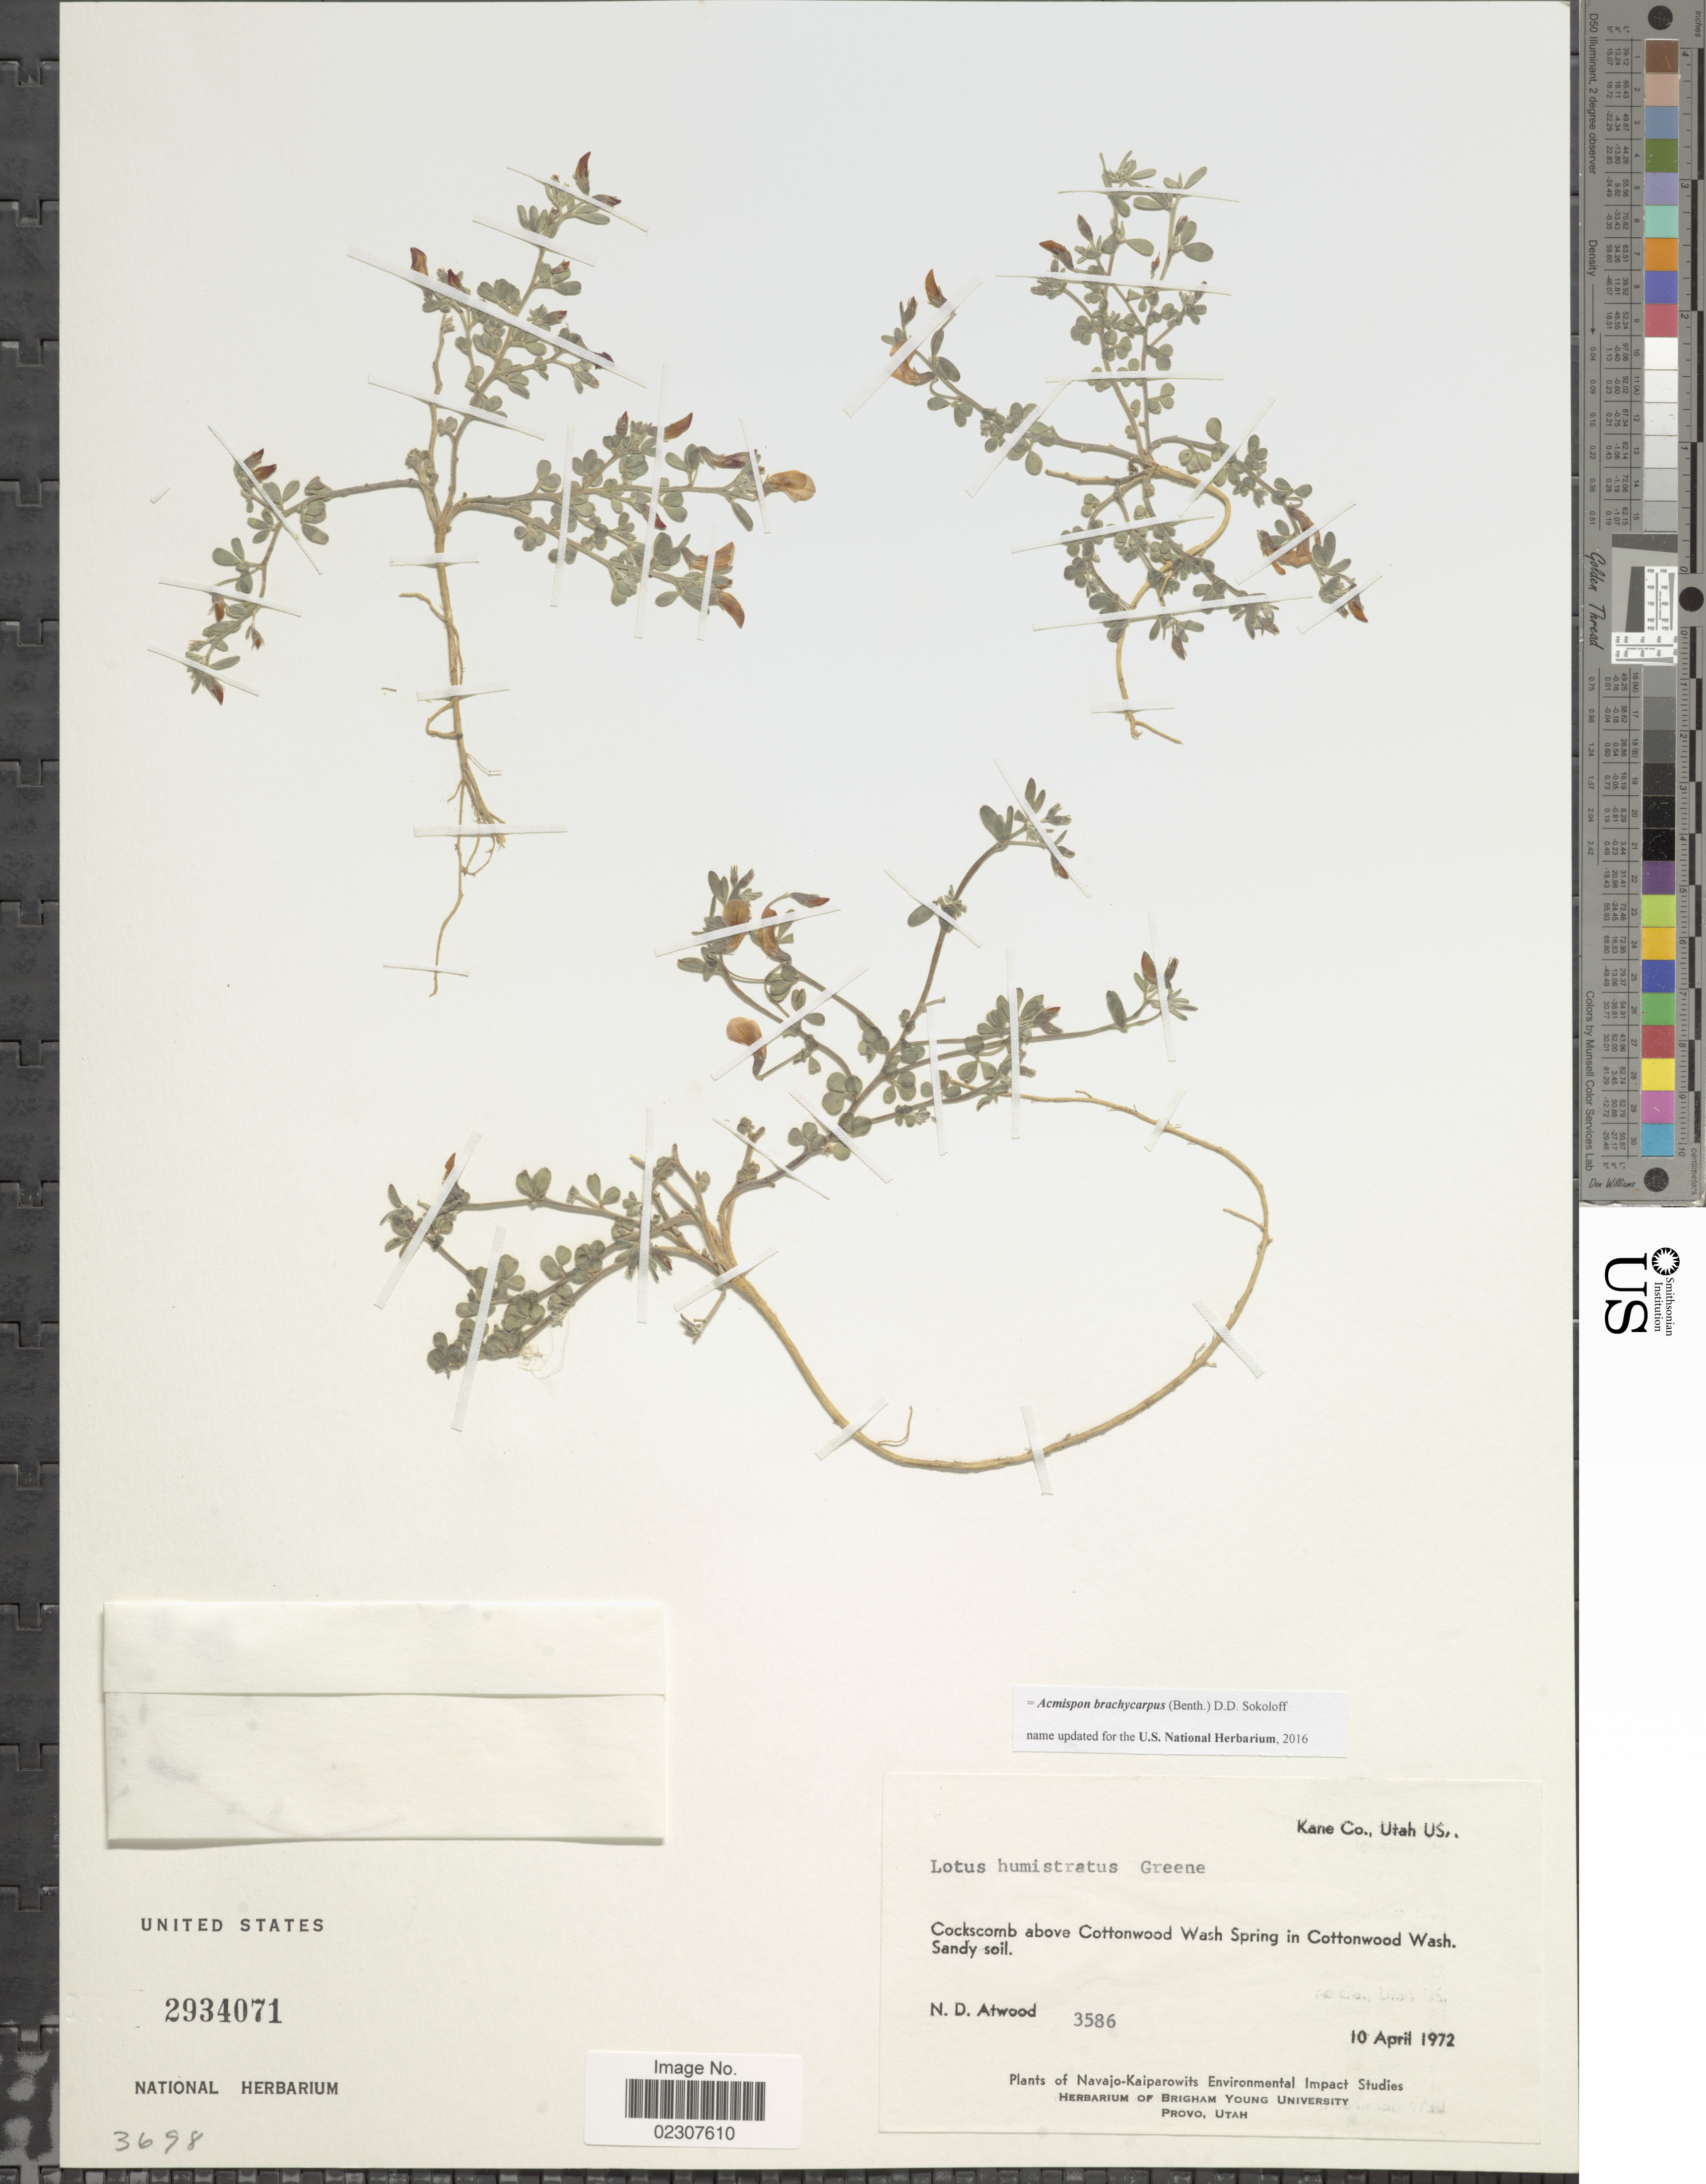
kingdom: Plantae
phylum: Tracheophyta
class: Magnoliopsida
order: Fabales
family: Fabaceae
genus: Acmispon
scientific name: Acmispon brachycarpus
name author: (Benth.) D.D. Sokoloff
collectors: N. Atwood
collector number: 3586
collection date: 1972-04-10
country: United States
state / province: Utah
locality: Kane Co, Utah, Cockscomb above Cottonwood Wash Spring in Cottonwood Wash. Sandy soil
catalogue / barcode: US 2934071